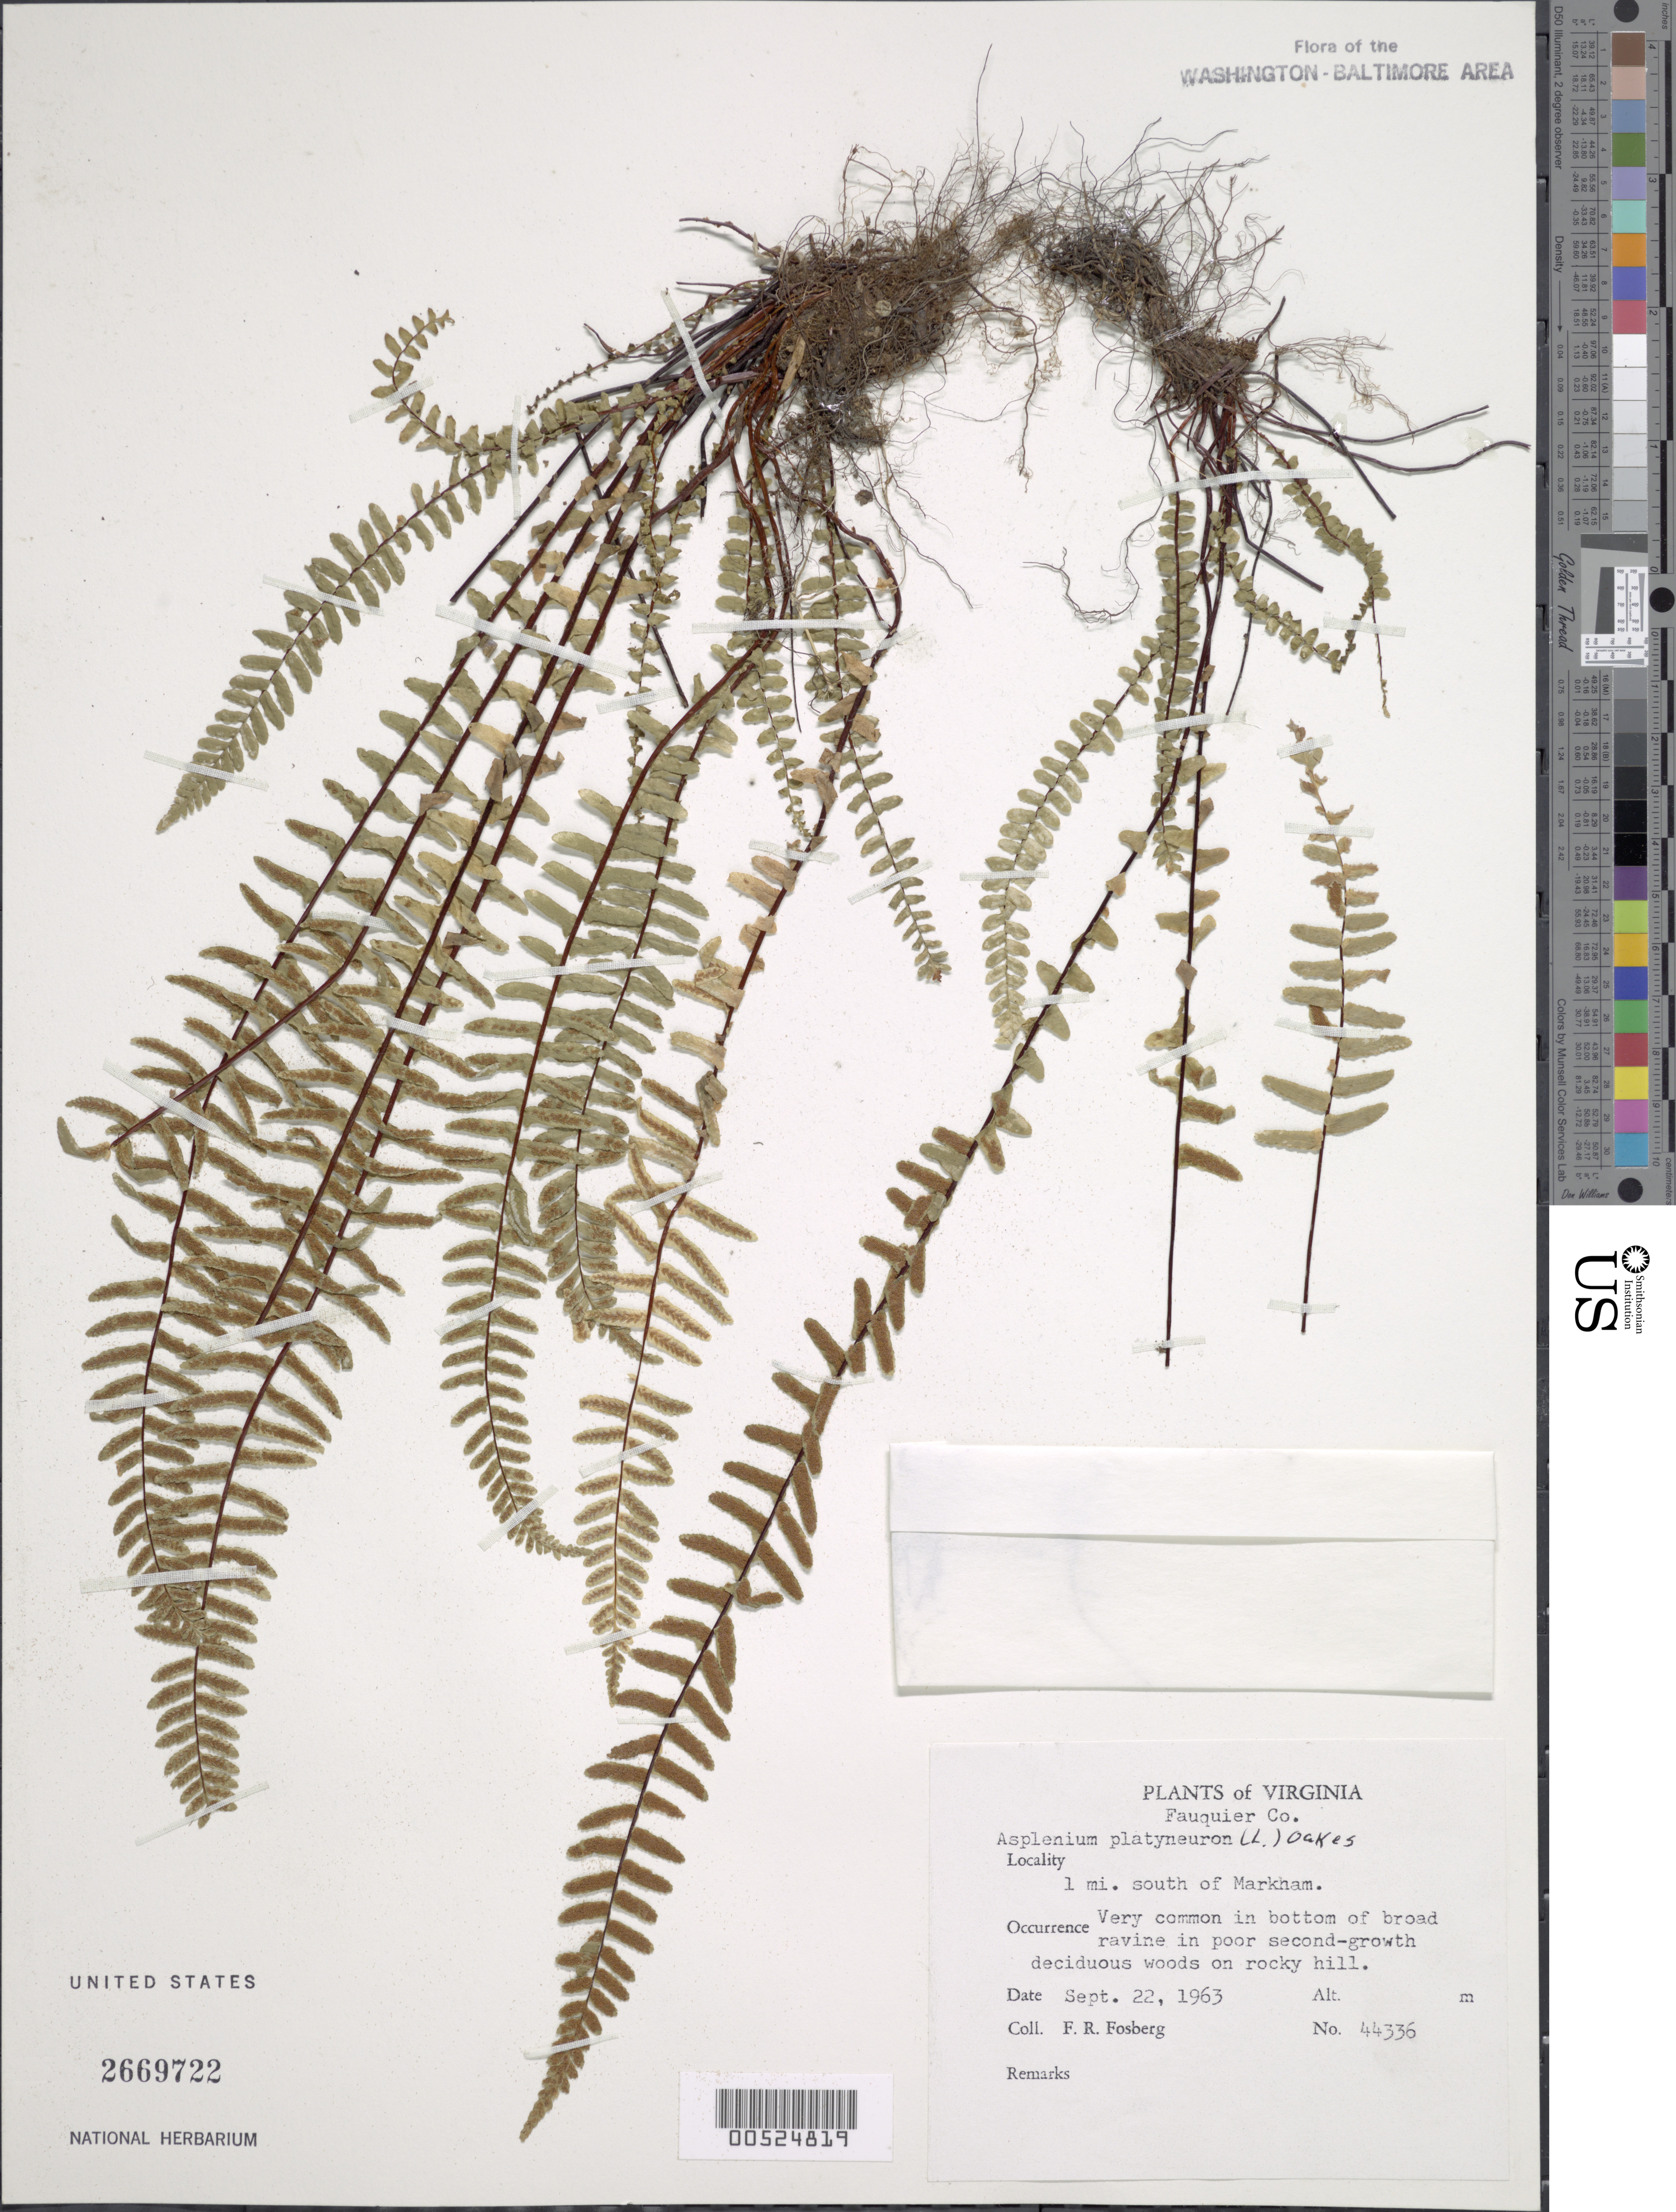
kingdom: Plantae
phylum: Tracheophyta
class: Polypodiopsida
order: Polypodiales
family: Aspleniaceae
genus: Asplenium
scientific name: Asplenium platyneuron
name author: (L.) Britton, Stearns & Poggenb.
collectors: F. R. Fosberg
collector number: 44336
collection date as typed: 22 Sep 1963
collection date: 1963-09-22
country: United States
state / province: Virginia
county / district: Fauquier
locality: Markham, 1 mi. S Of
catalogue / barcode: US 2669722